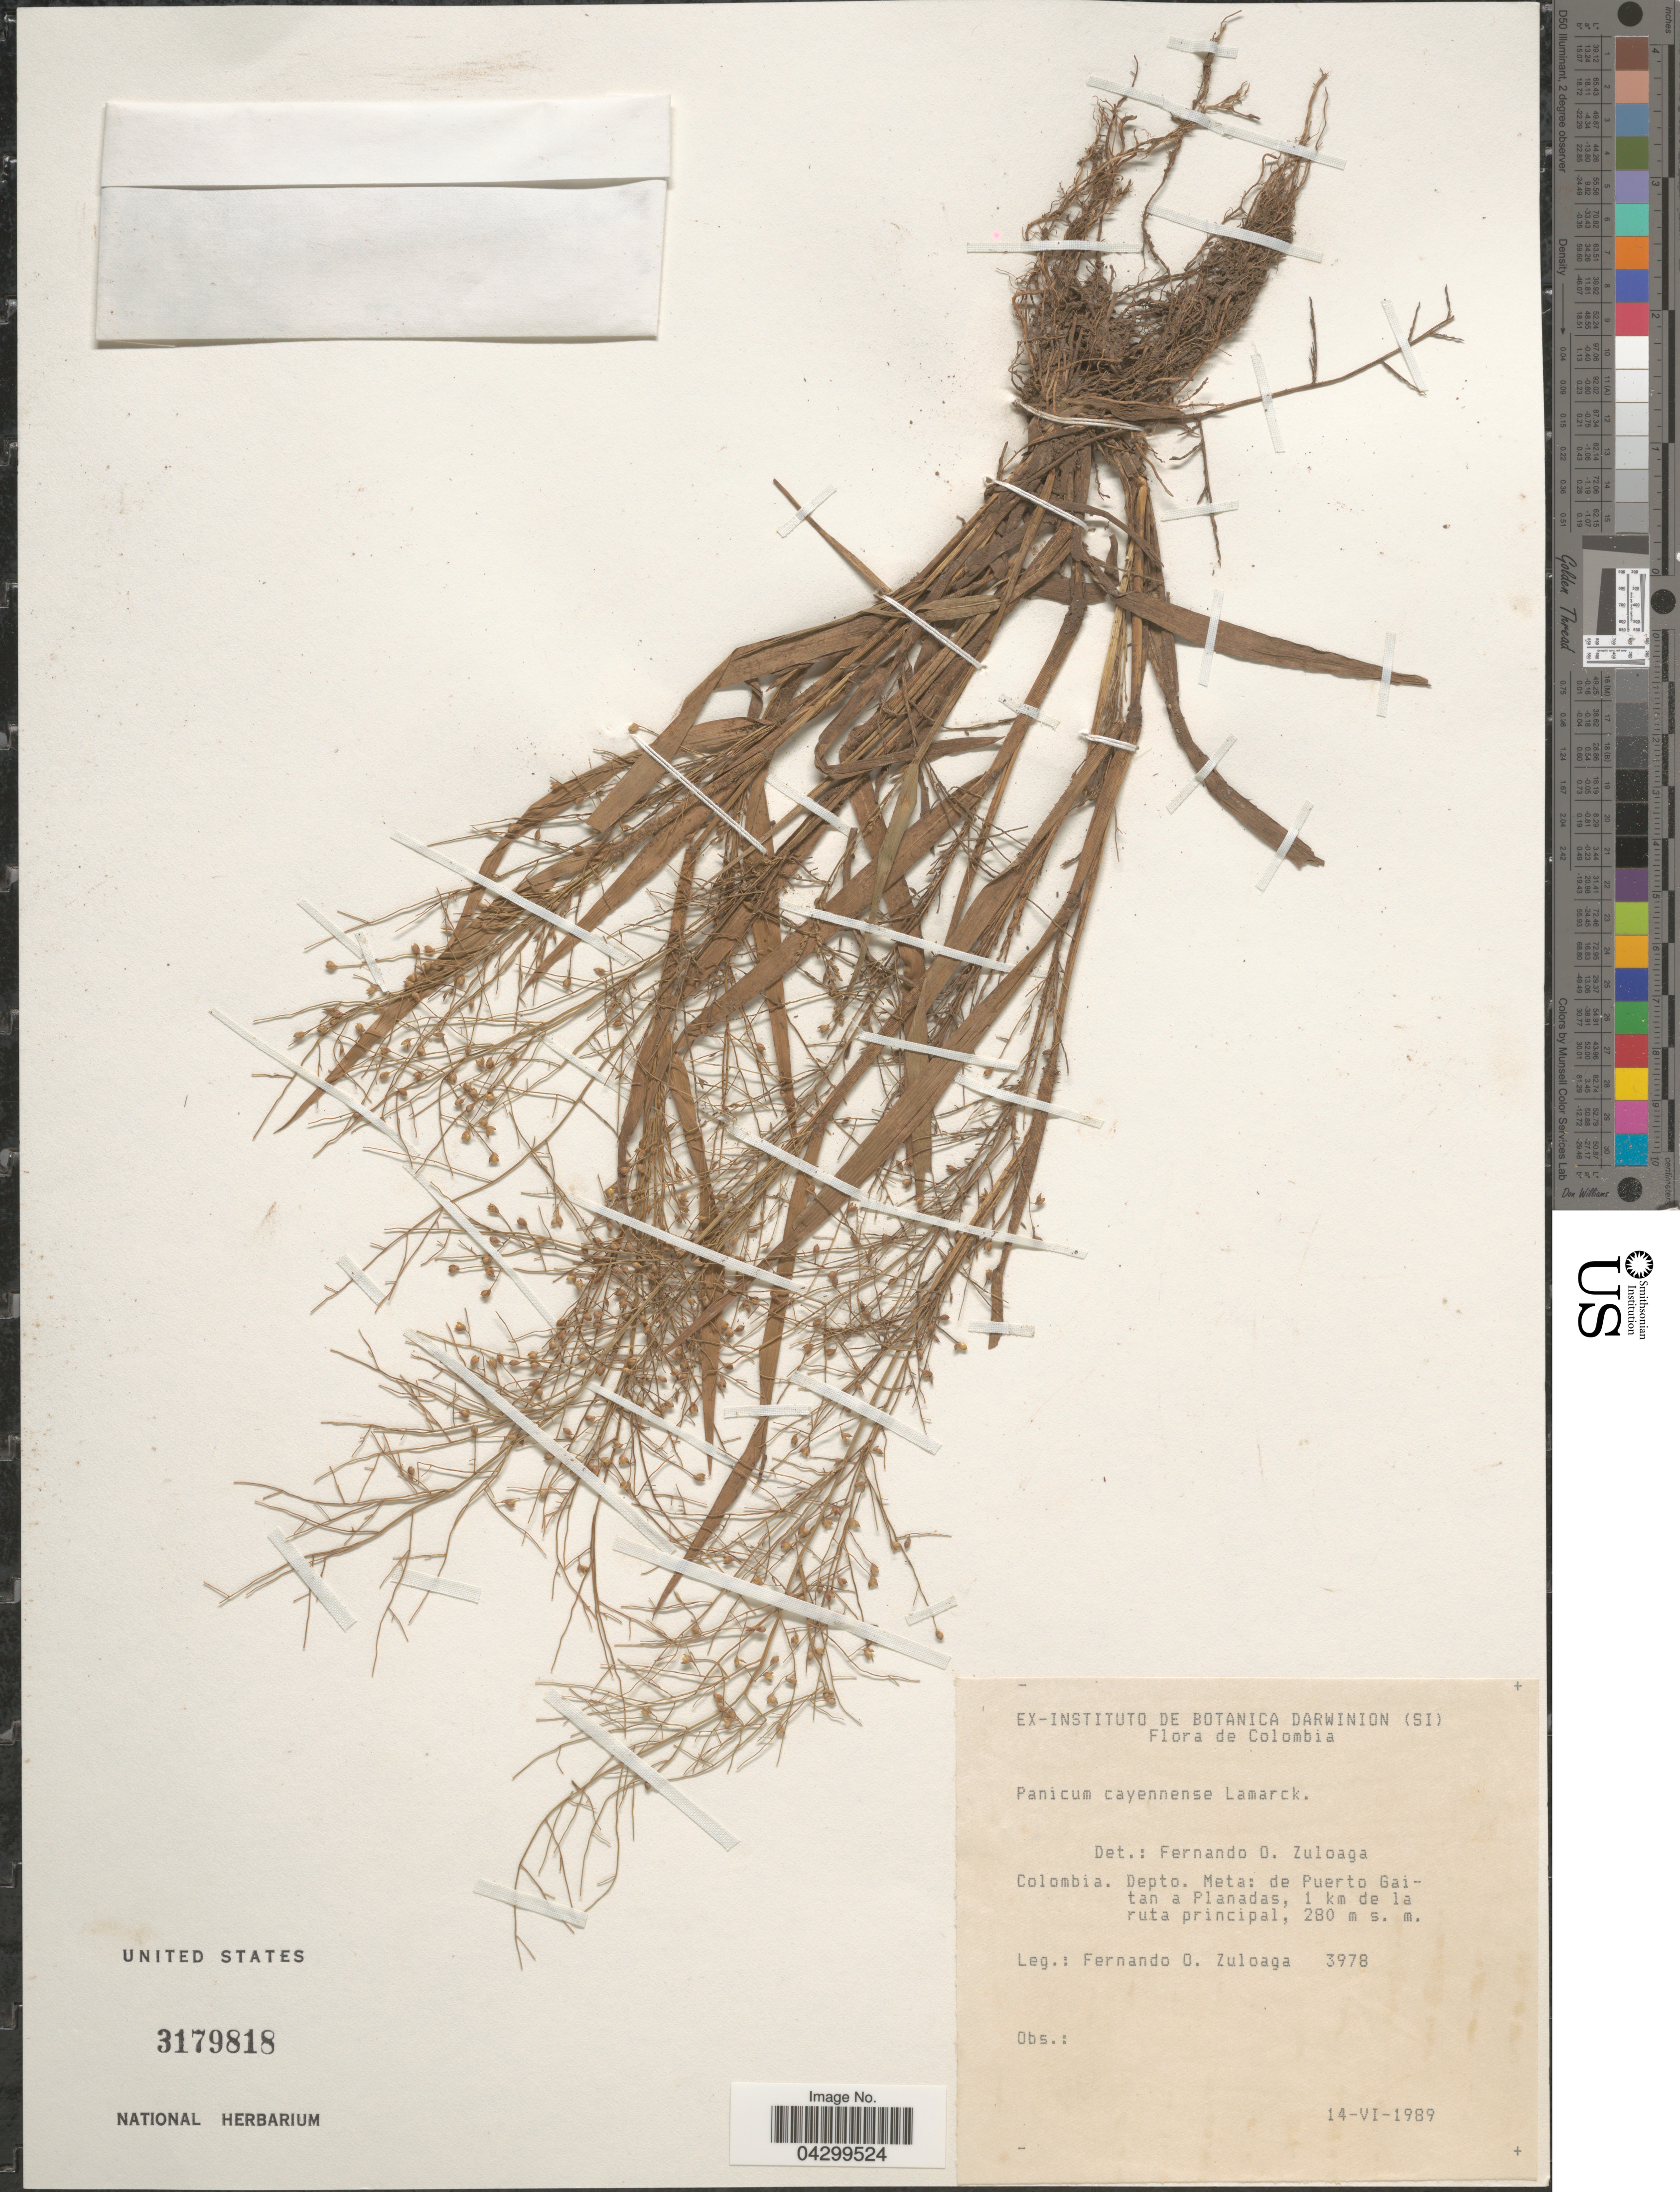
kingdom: Plantae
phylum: Tracheophyta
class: Liliopsida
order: Poales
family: Poaceae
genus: Panicum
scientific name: Panicum cayennense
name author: Lam.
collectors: F. O. Zuloaga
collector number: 3978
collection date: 1989-06-14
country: Colombia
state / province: Meta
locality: Depto. Meta: de Puerto Gaitan a Planadas, 1 km de la ruta principal.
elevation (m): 280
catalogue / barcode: US 3179818